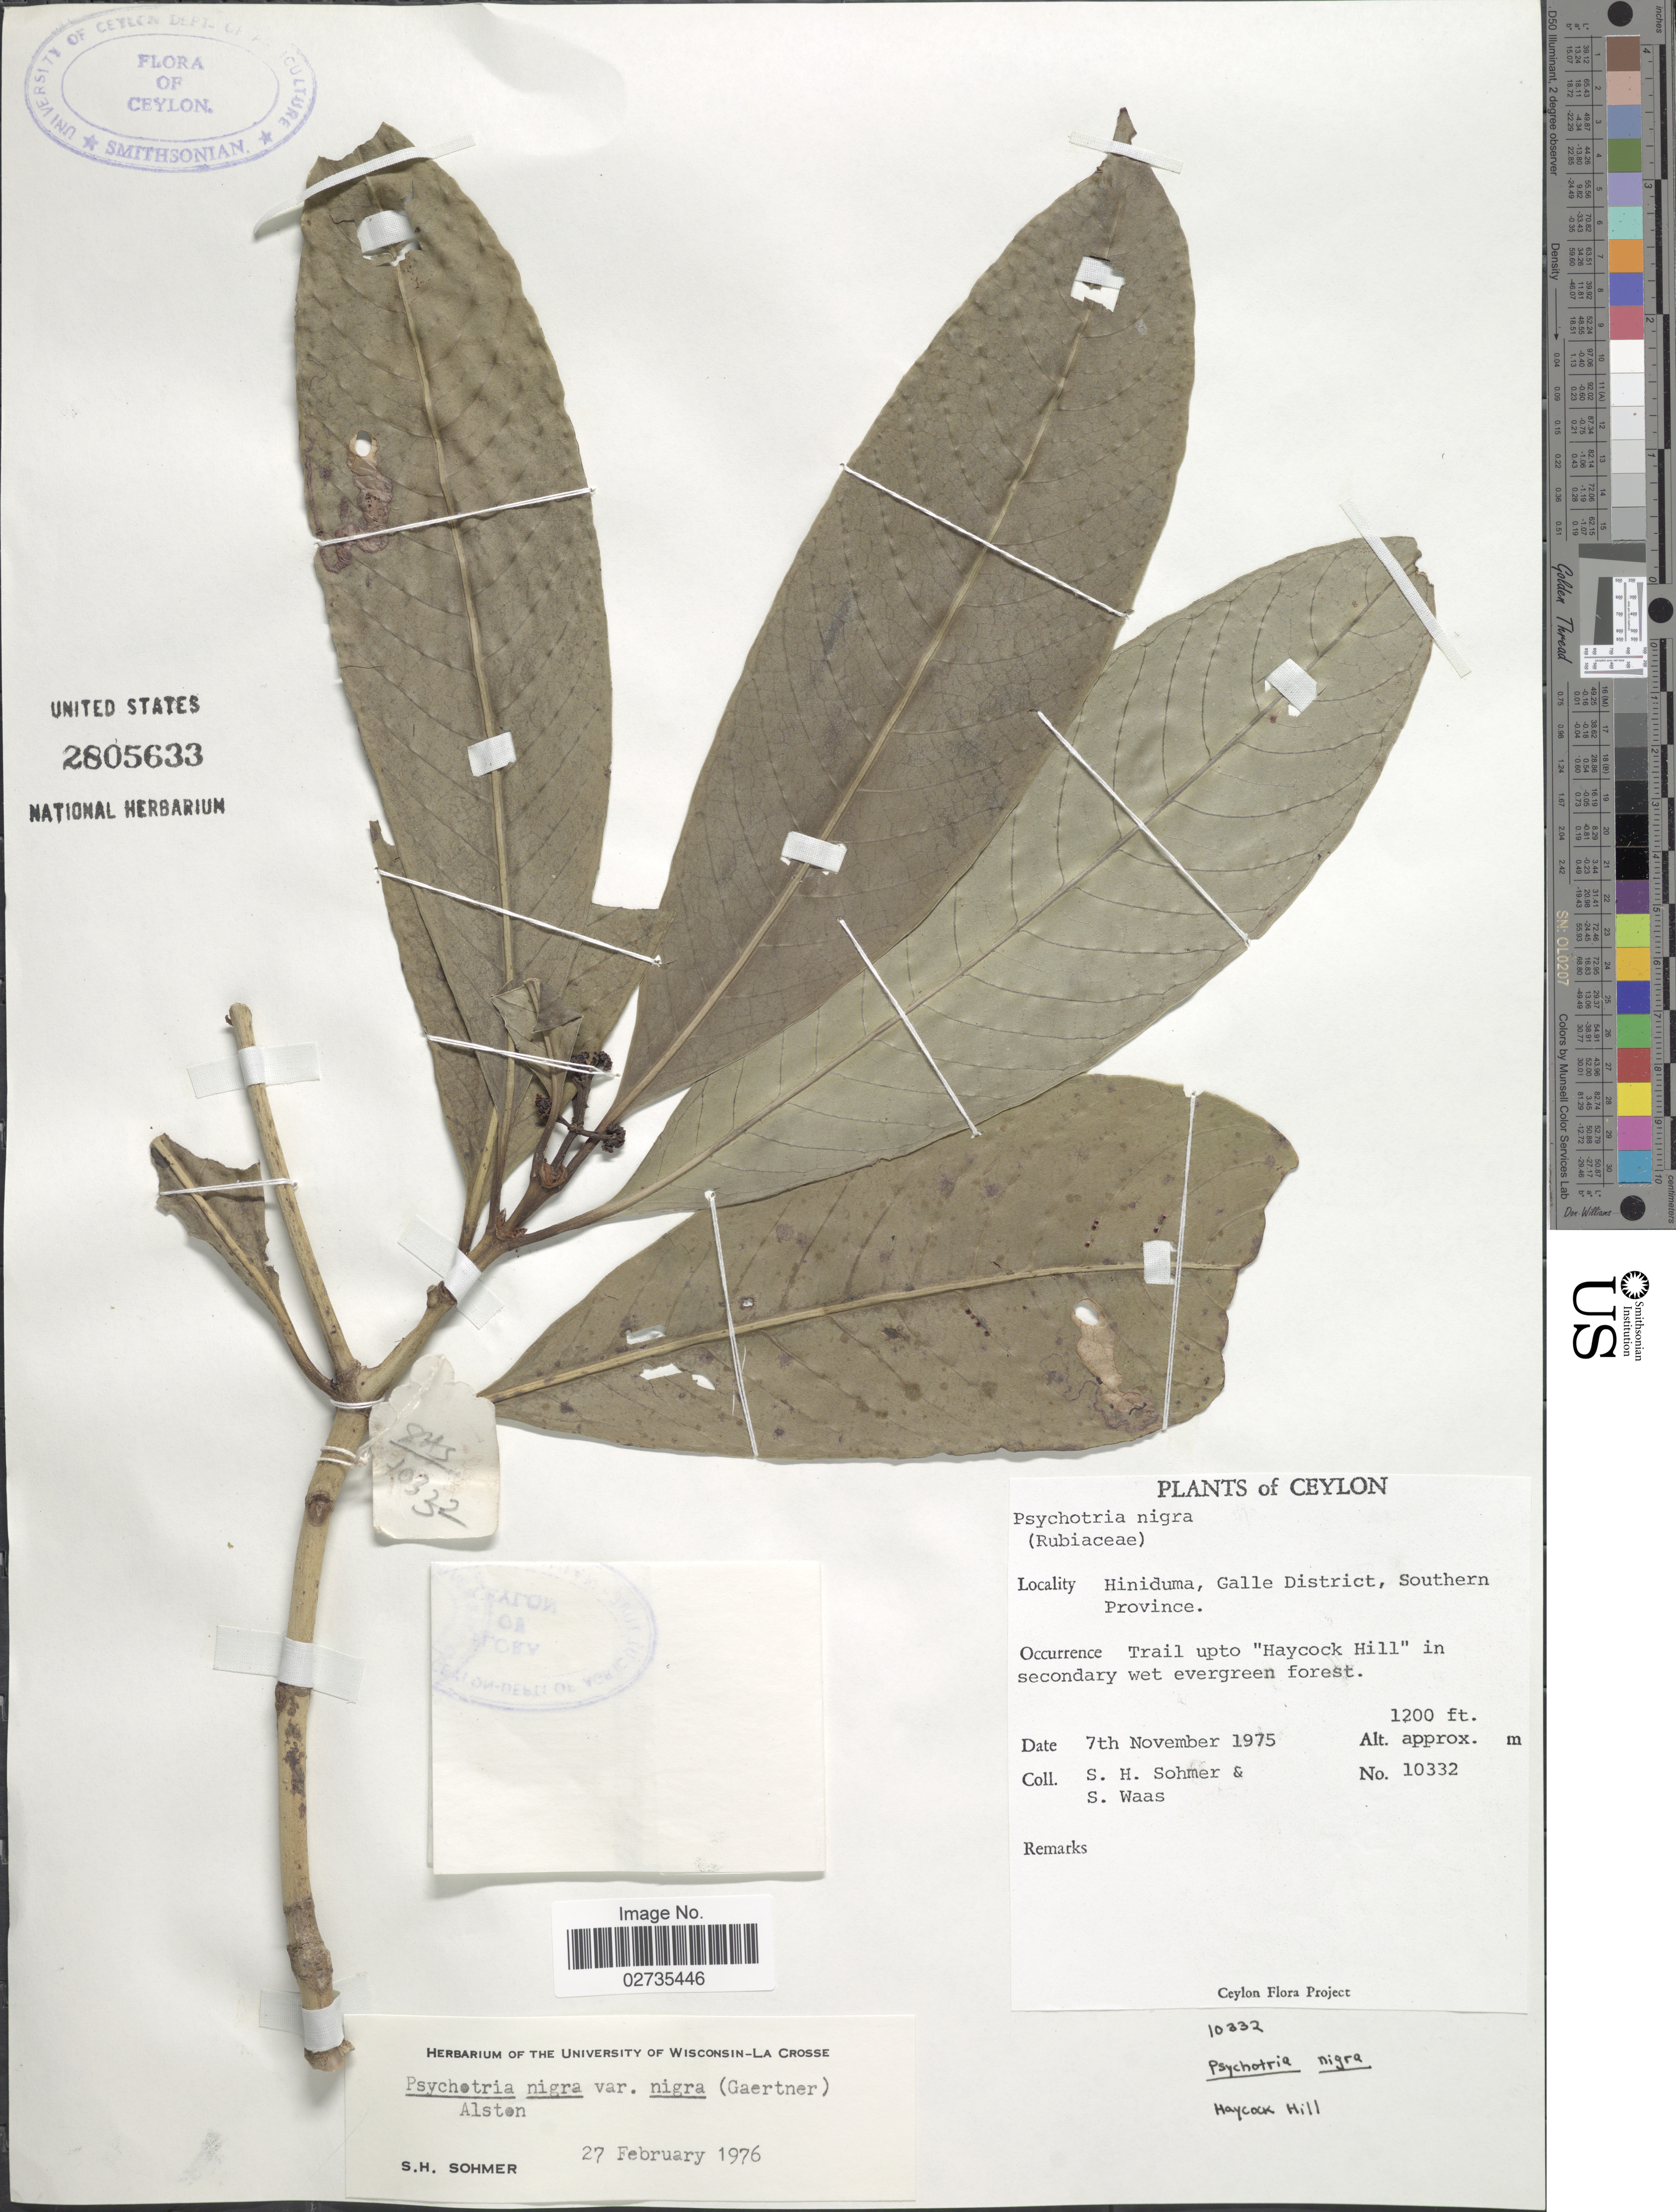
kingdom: Plantae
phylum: Tracheophyta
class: Magnoliopsida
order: Gentianales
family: Rubiaceae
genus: Psychotria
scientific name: Psychotria nigra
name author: (Gaertn.) Alston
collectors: S. H. Sohmer & S. Waas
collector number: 10332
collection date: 1975-11-07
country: Sri Lanka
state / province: Southern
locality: Ceylon. Hiniduma, Galle District. Trail upto "Haycock Hill"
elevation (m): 366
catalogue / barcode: US 2805633